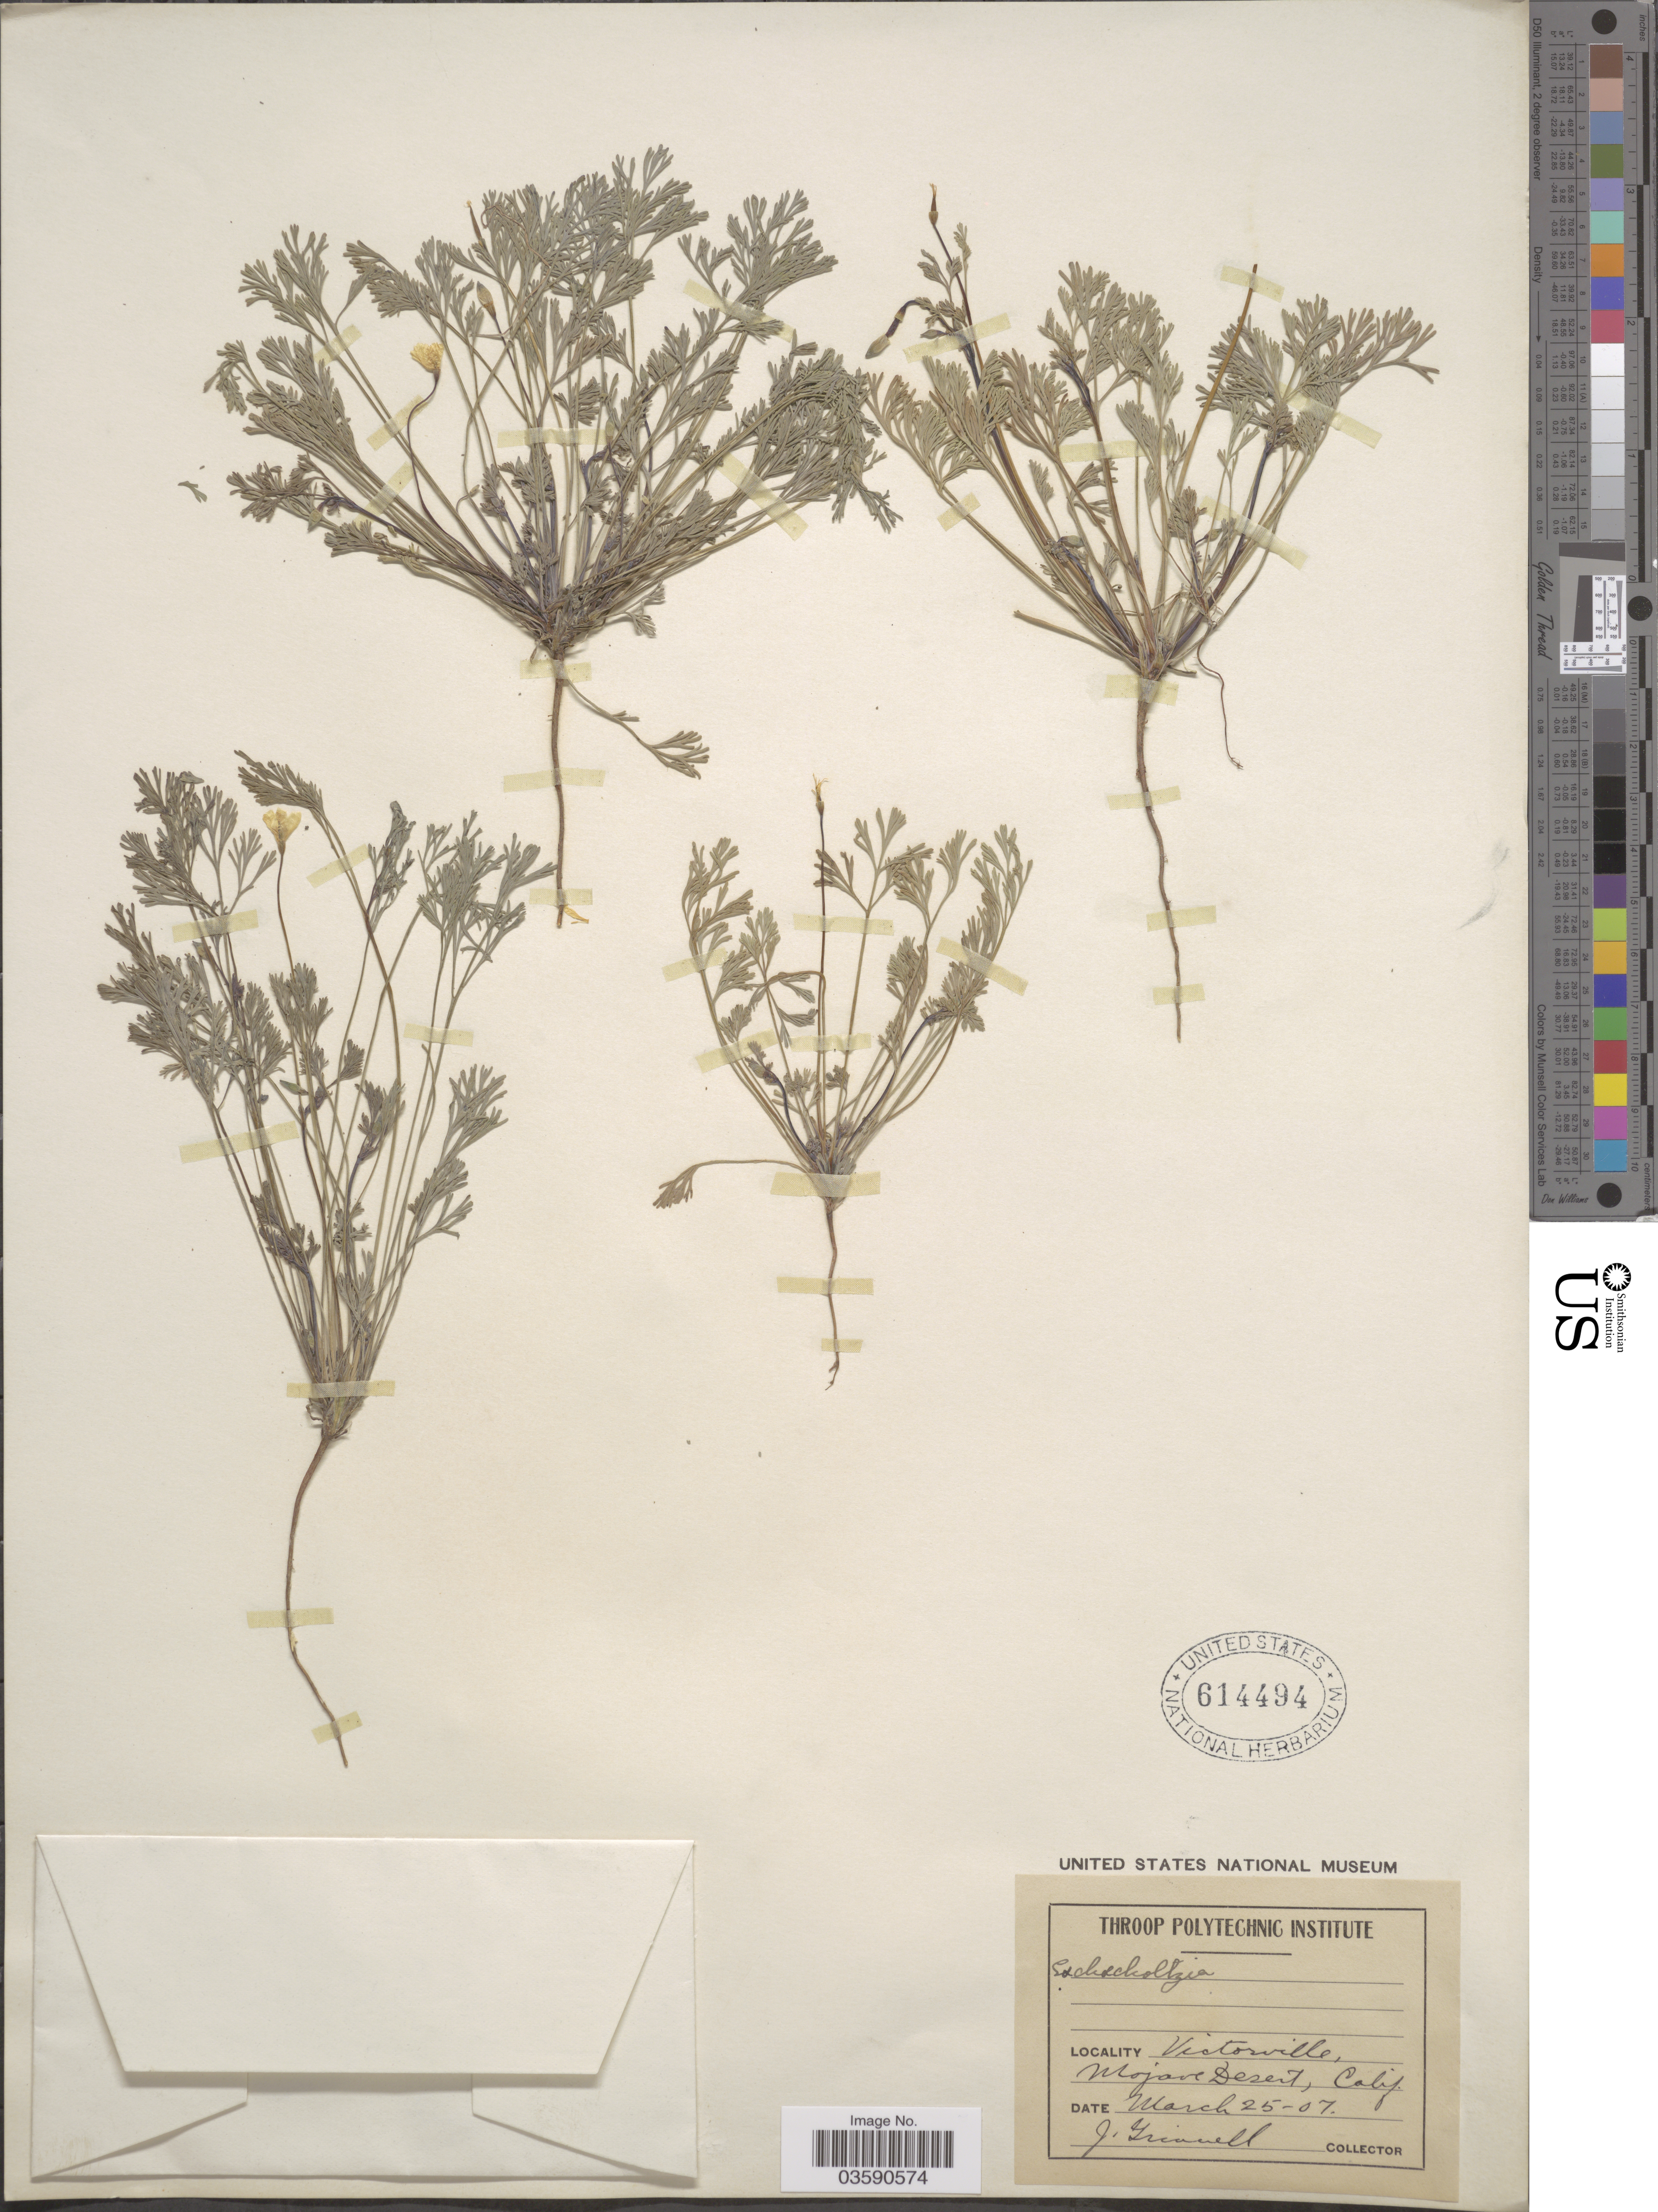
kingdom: Plantae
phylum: Tracheophyta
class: Magnoliopsida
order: Ranunculales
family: Papaveraceae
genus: Eschscholzia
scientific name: Eschscholzia minutiflora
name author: S. Watson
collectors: J. Grinnell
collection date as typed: Transcribed d/m/y: 25/3/7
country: United States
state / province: California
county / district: San Barnadino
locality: Victorville, Mojave Desert.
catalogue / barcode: US 614494